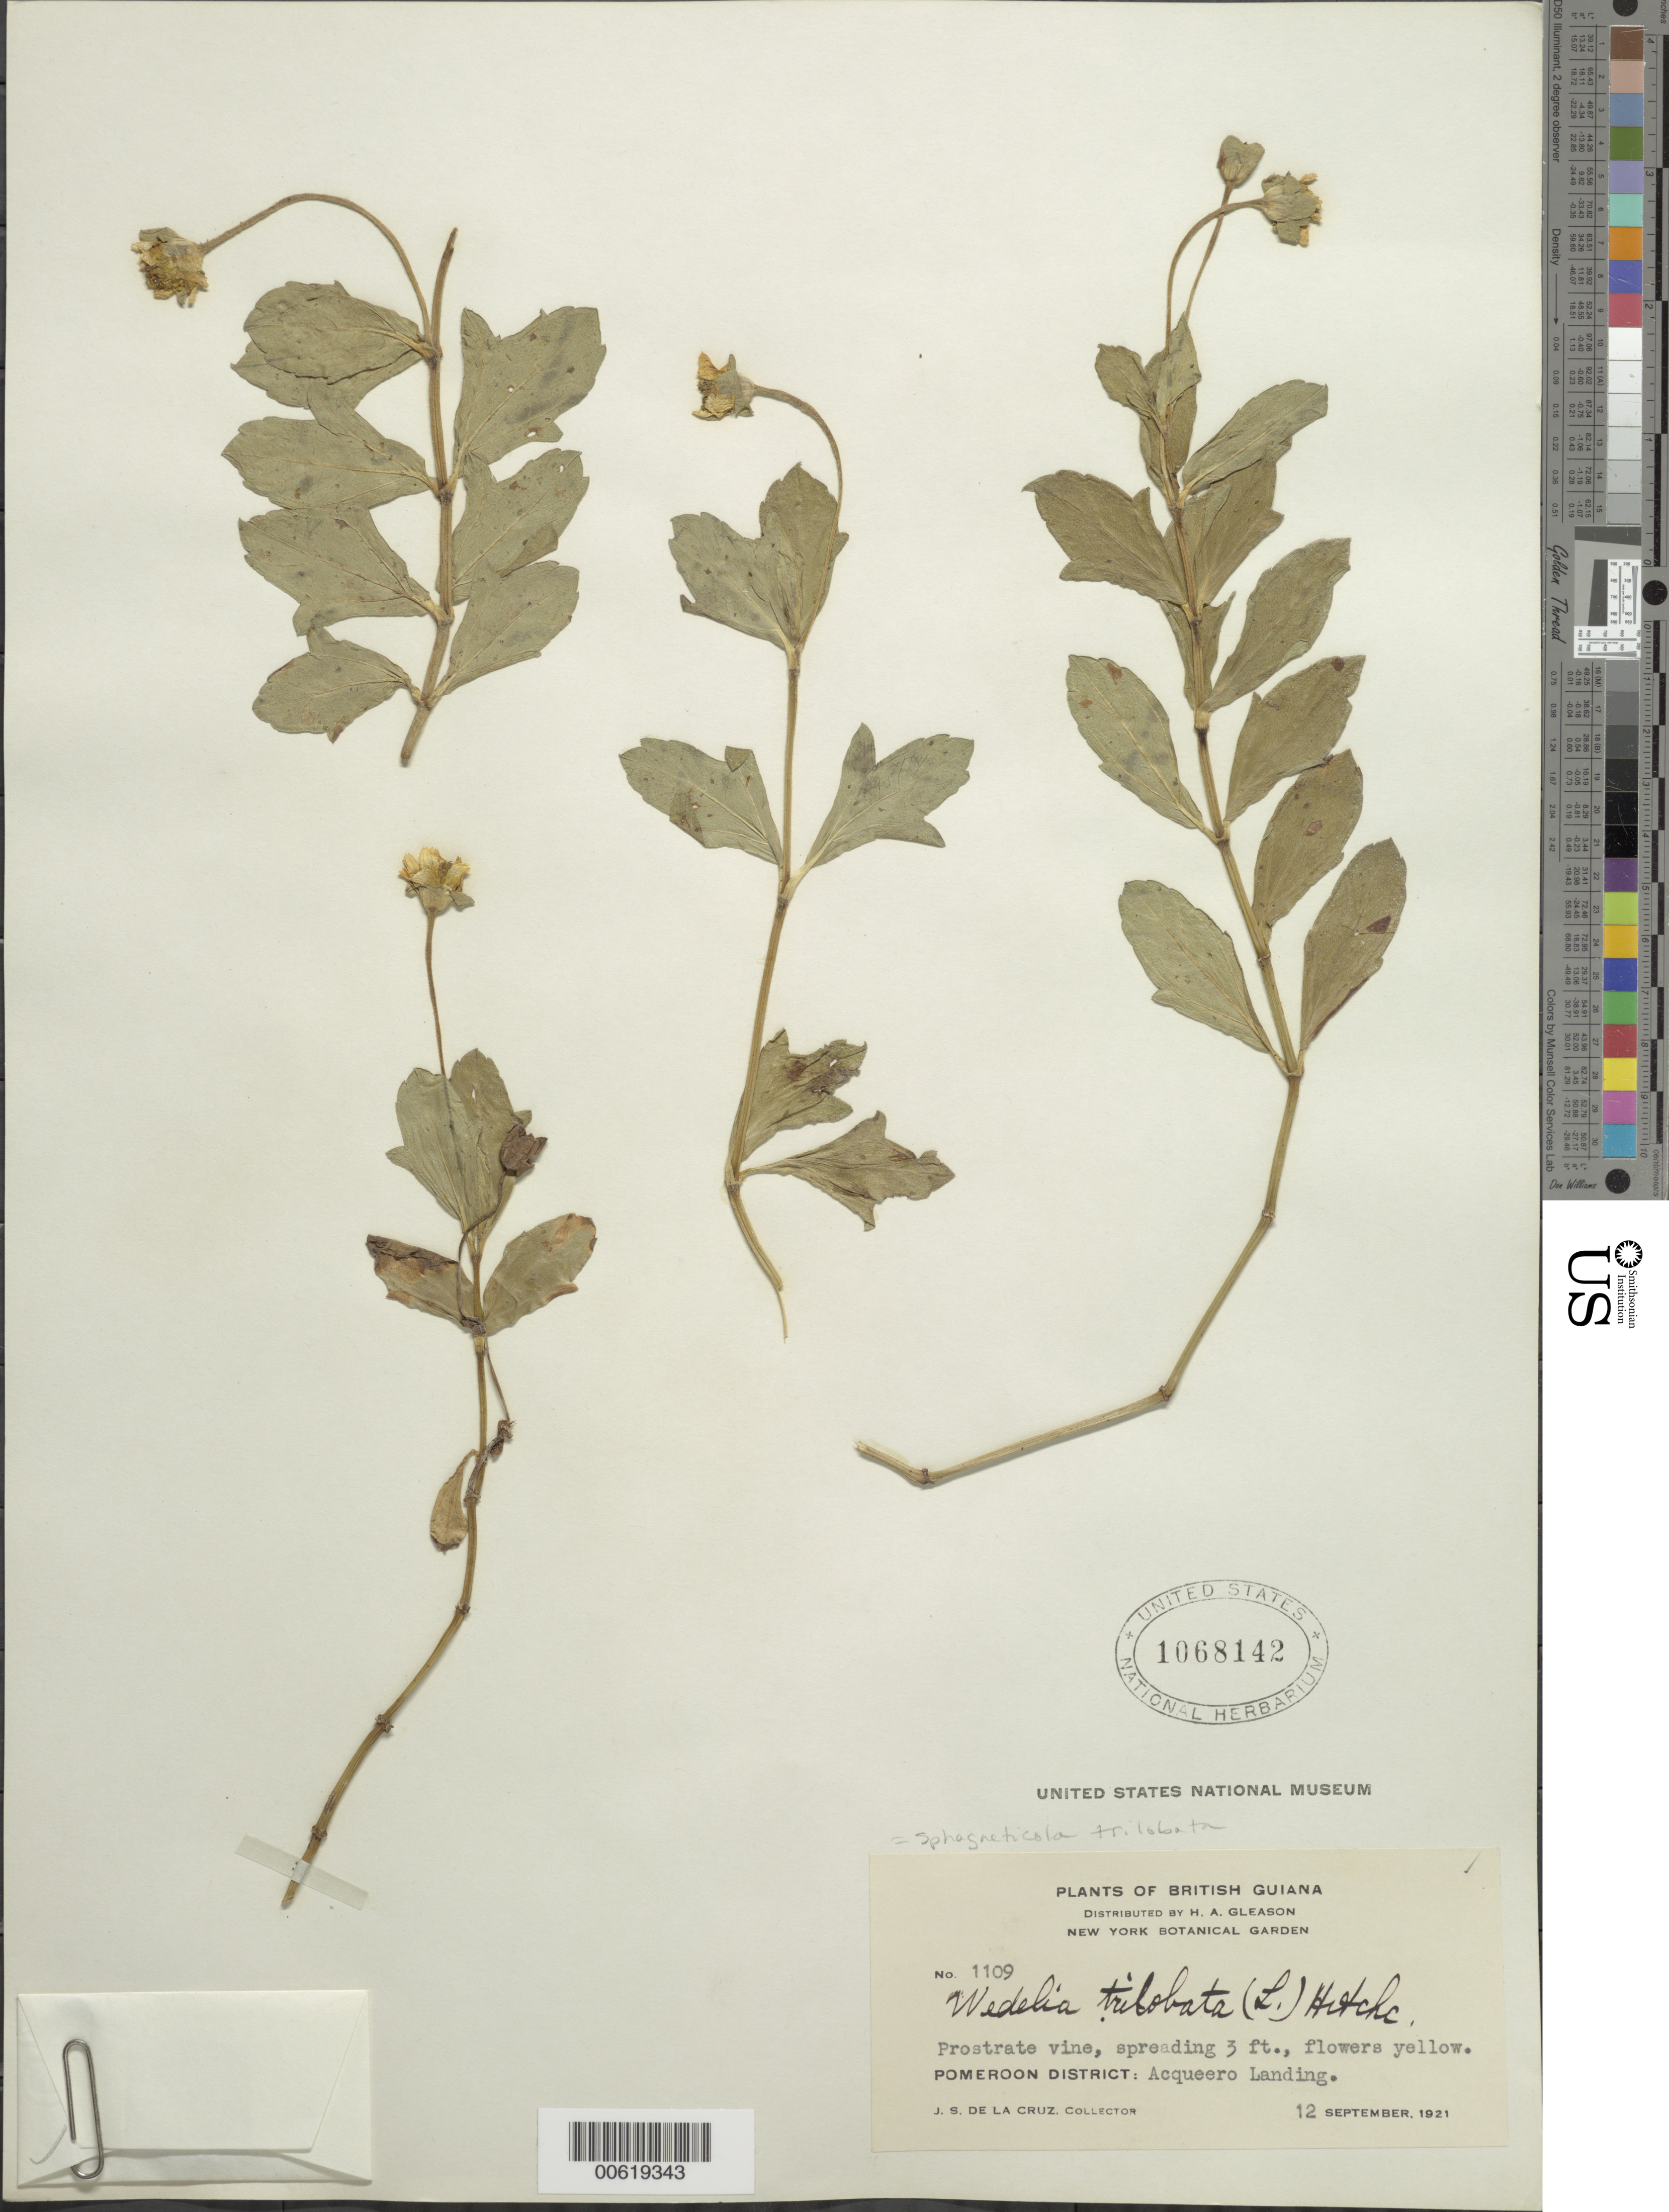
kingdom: Plantae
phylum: Tracheophyta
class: Magnoliopsida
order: Asterales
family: Asteraceae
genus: Sphagneticola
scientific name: Sphagneticola trilobata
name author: (L.) Pruski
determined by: Pruski, J. F.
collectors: J. S. de la Cruz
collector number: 1109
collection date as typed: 12-Sep-21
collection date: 1921-09-12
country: Guyana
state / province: Barima-Waini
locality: Acqueero Landing, Pomeroon Dist.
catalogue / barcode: US 1068142